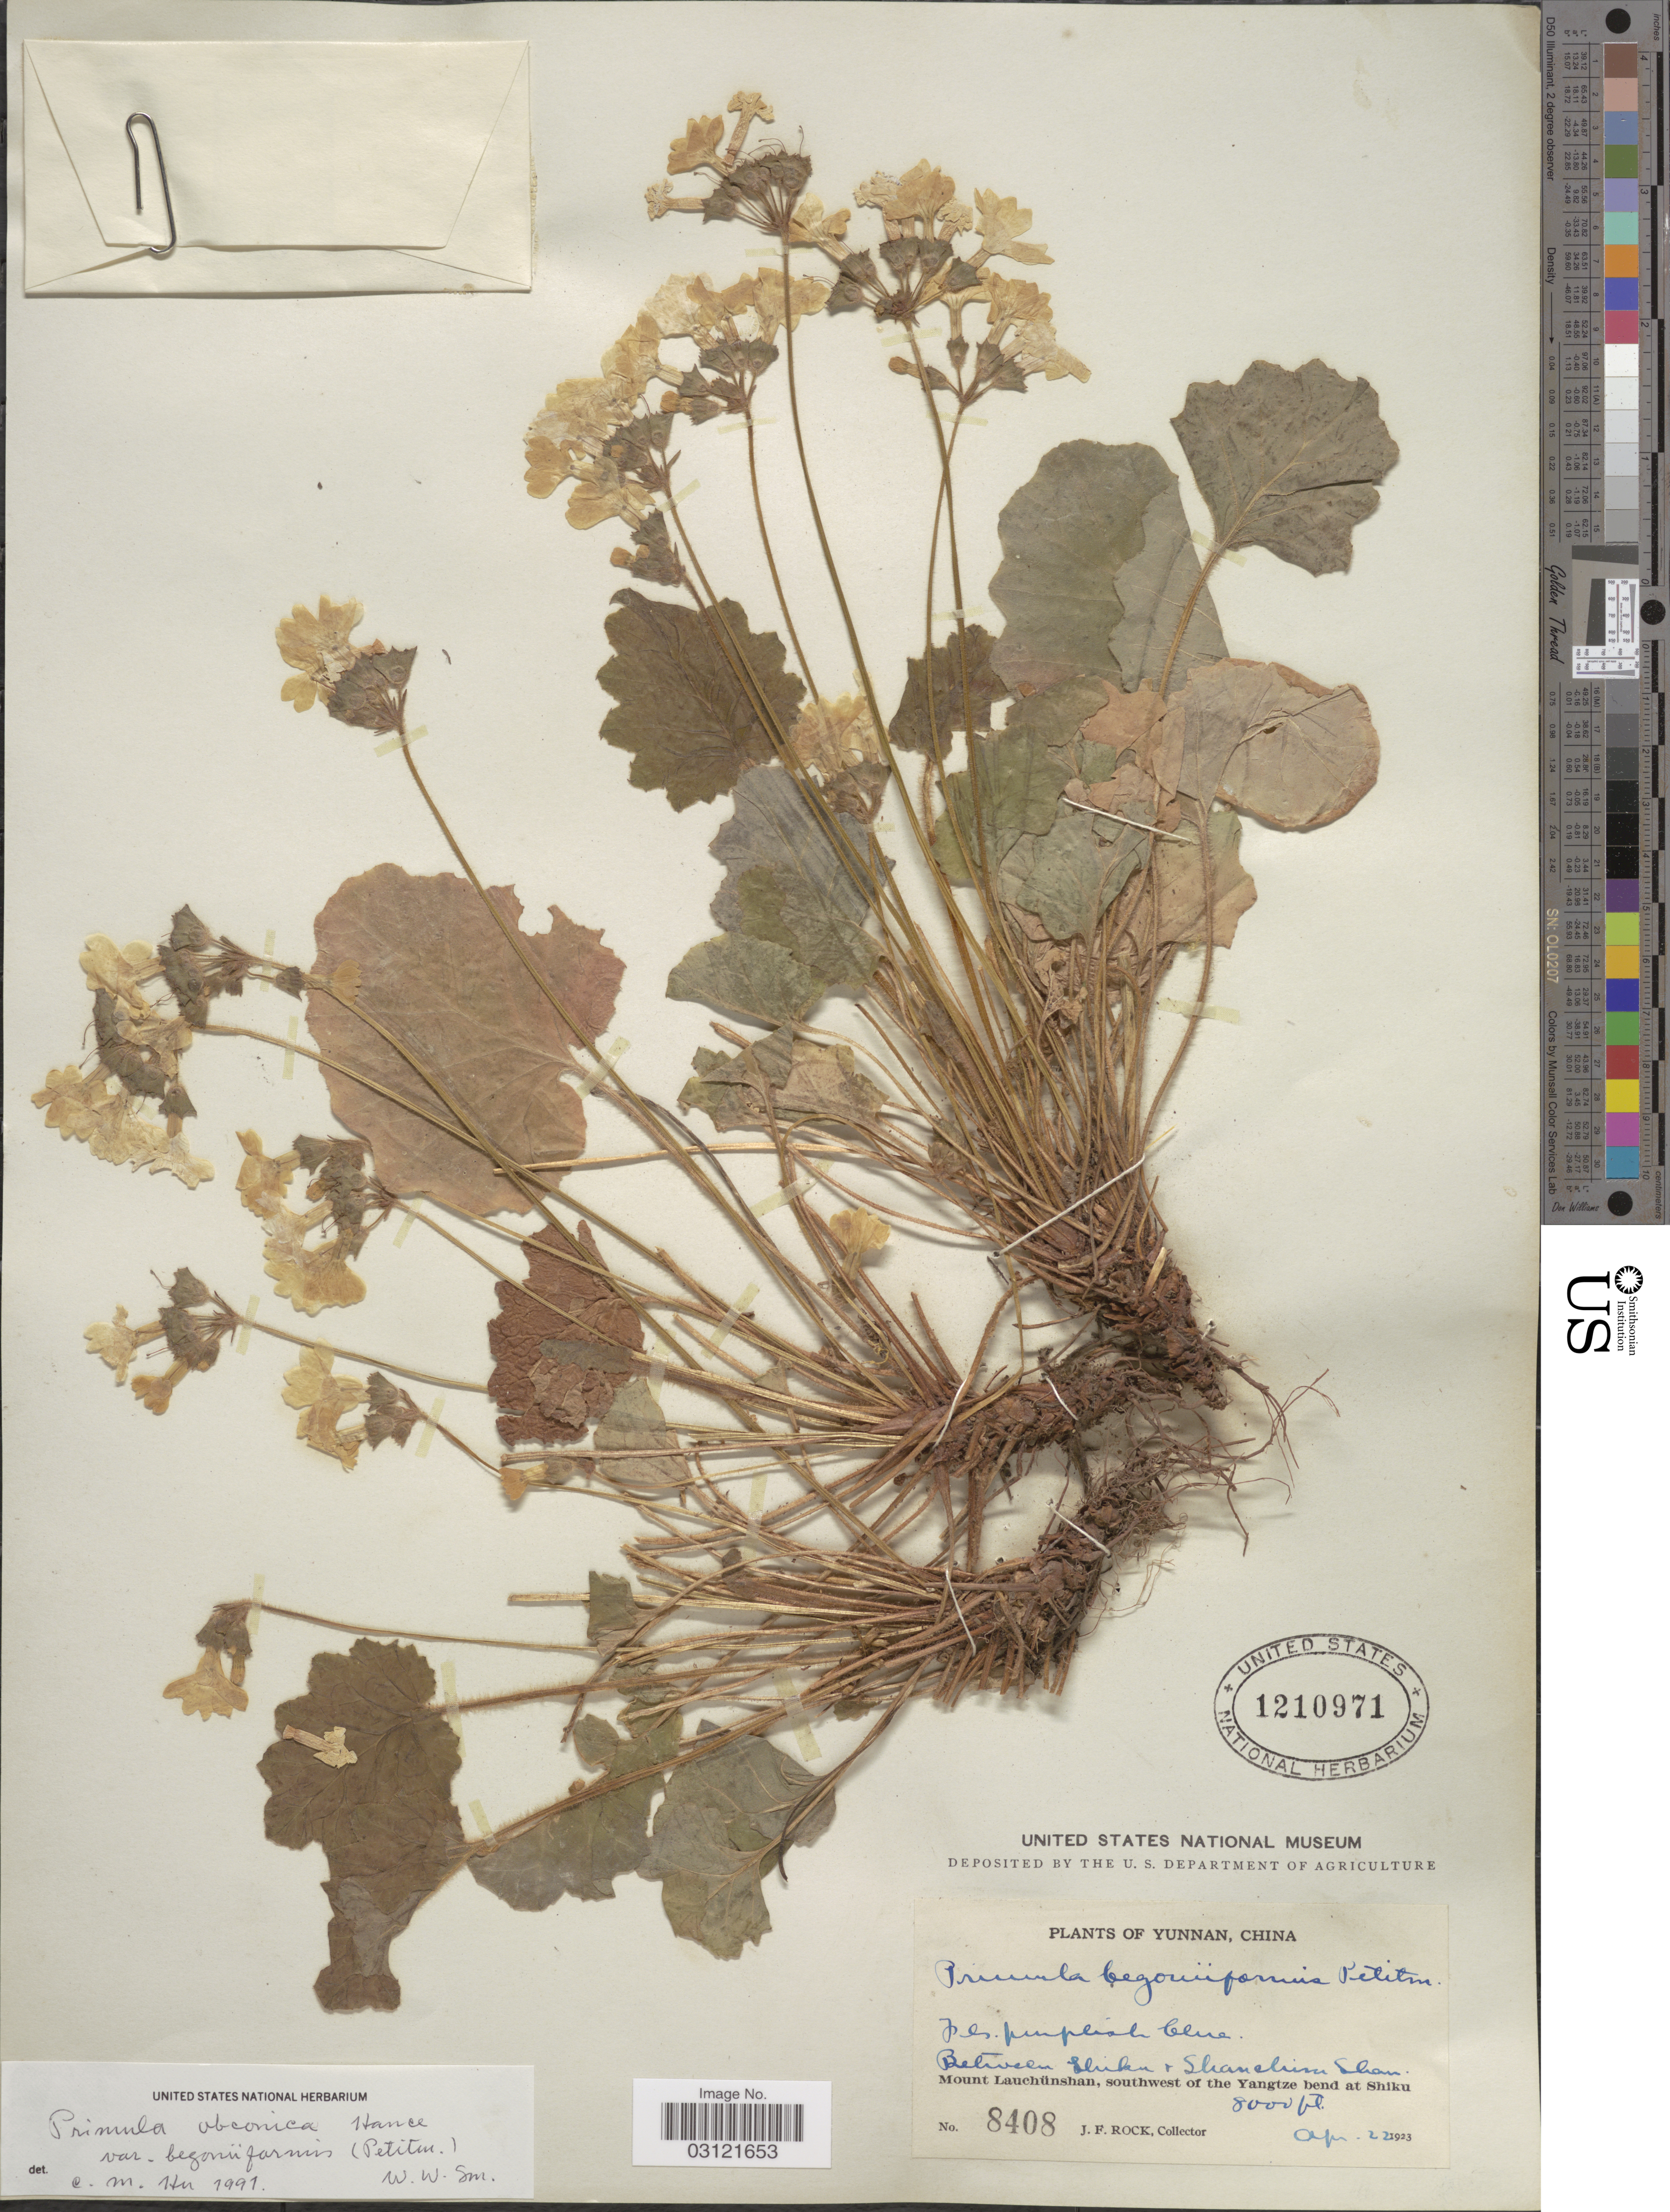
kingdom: Plantae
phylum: Tracheophyta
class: Magnoliopsida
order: Ericales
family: Primulaceae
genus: Primula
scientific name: Primula obconica subsp. begoniiformis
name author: (Petitm.) W.W. Sm. & Forrest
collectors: J. Rock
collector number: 8408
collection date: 1923-04-22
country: China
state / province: Yunnan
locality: Between Shiku & Shanehim Shan. Mount Lauchünshan, southwest of the Yangtze bend at Shiku.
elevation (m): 2438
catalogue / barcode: US 1210971